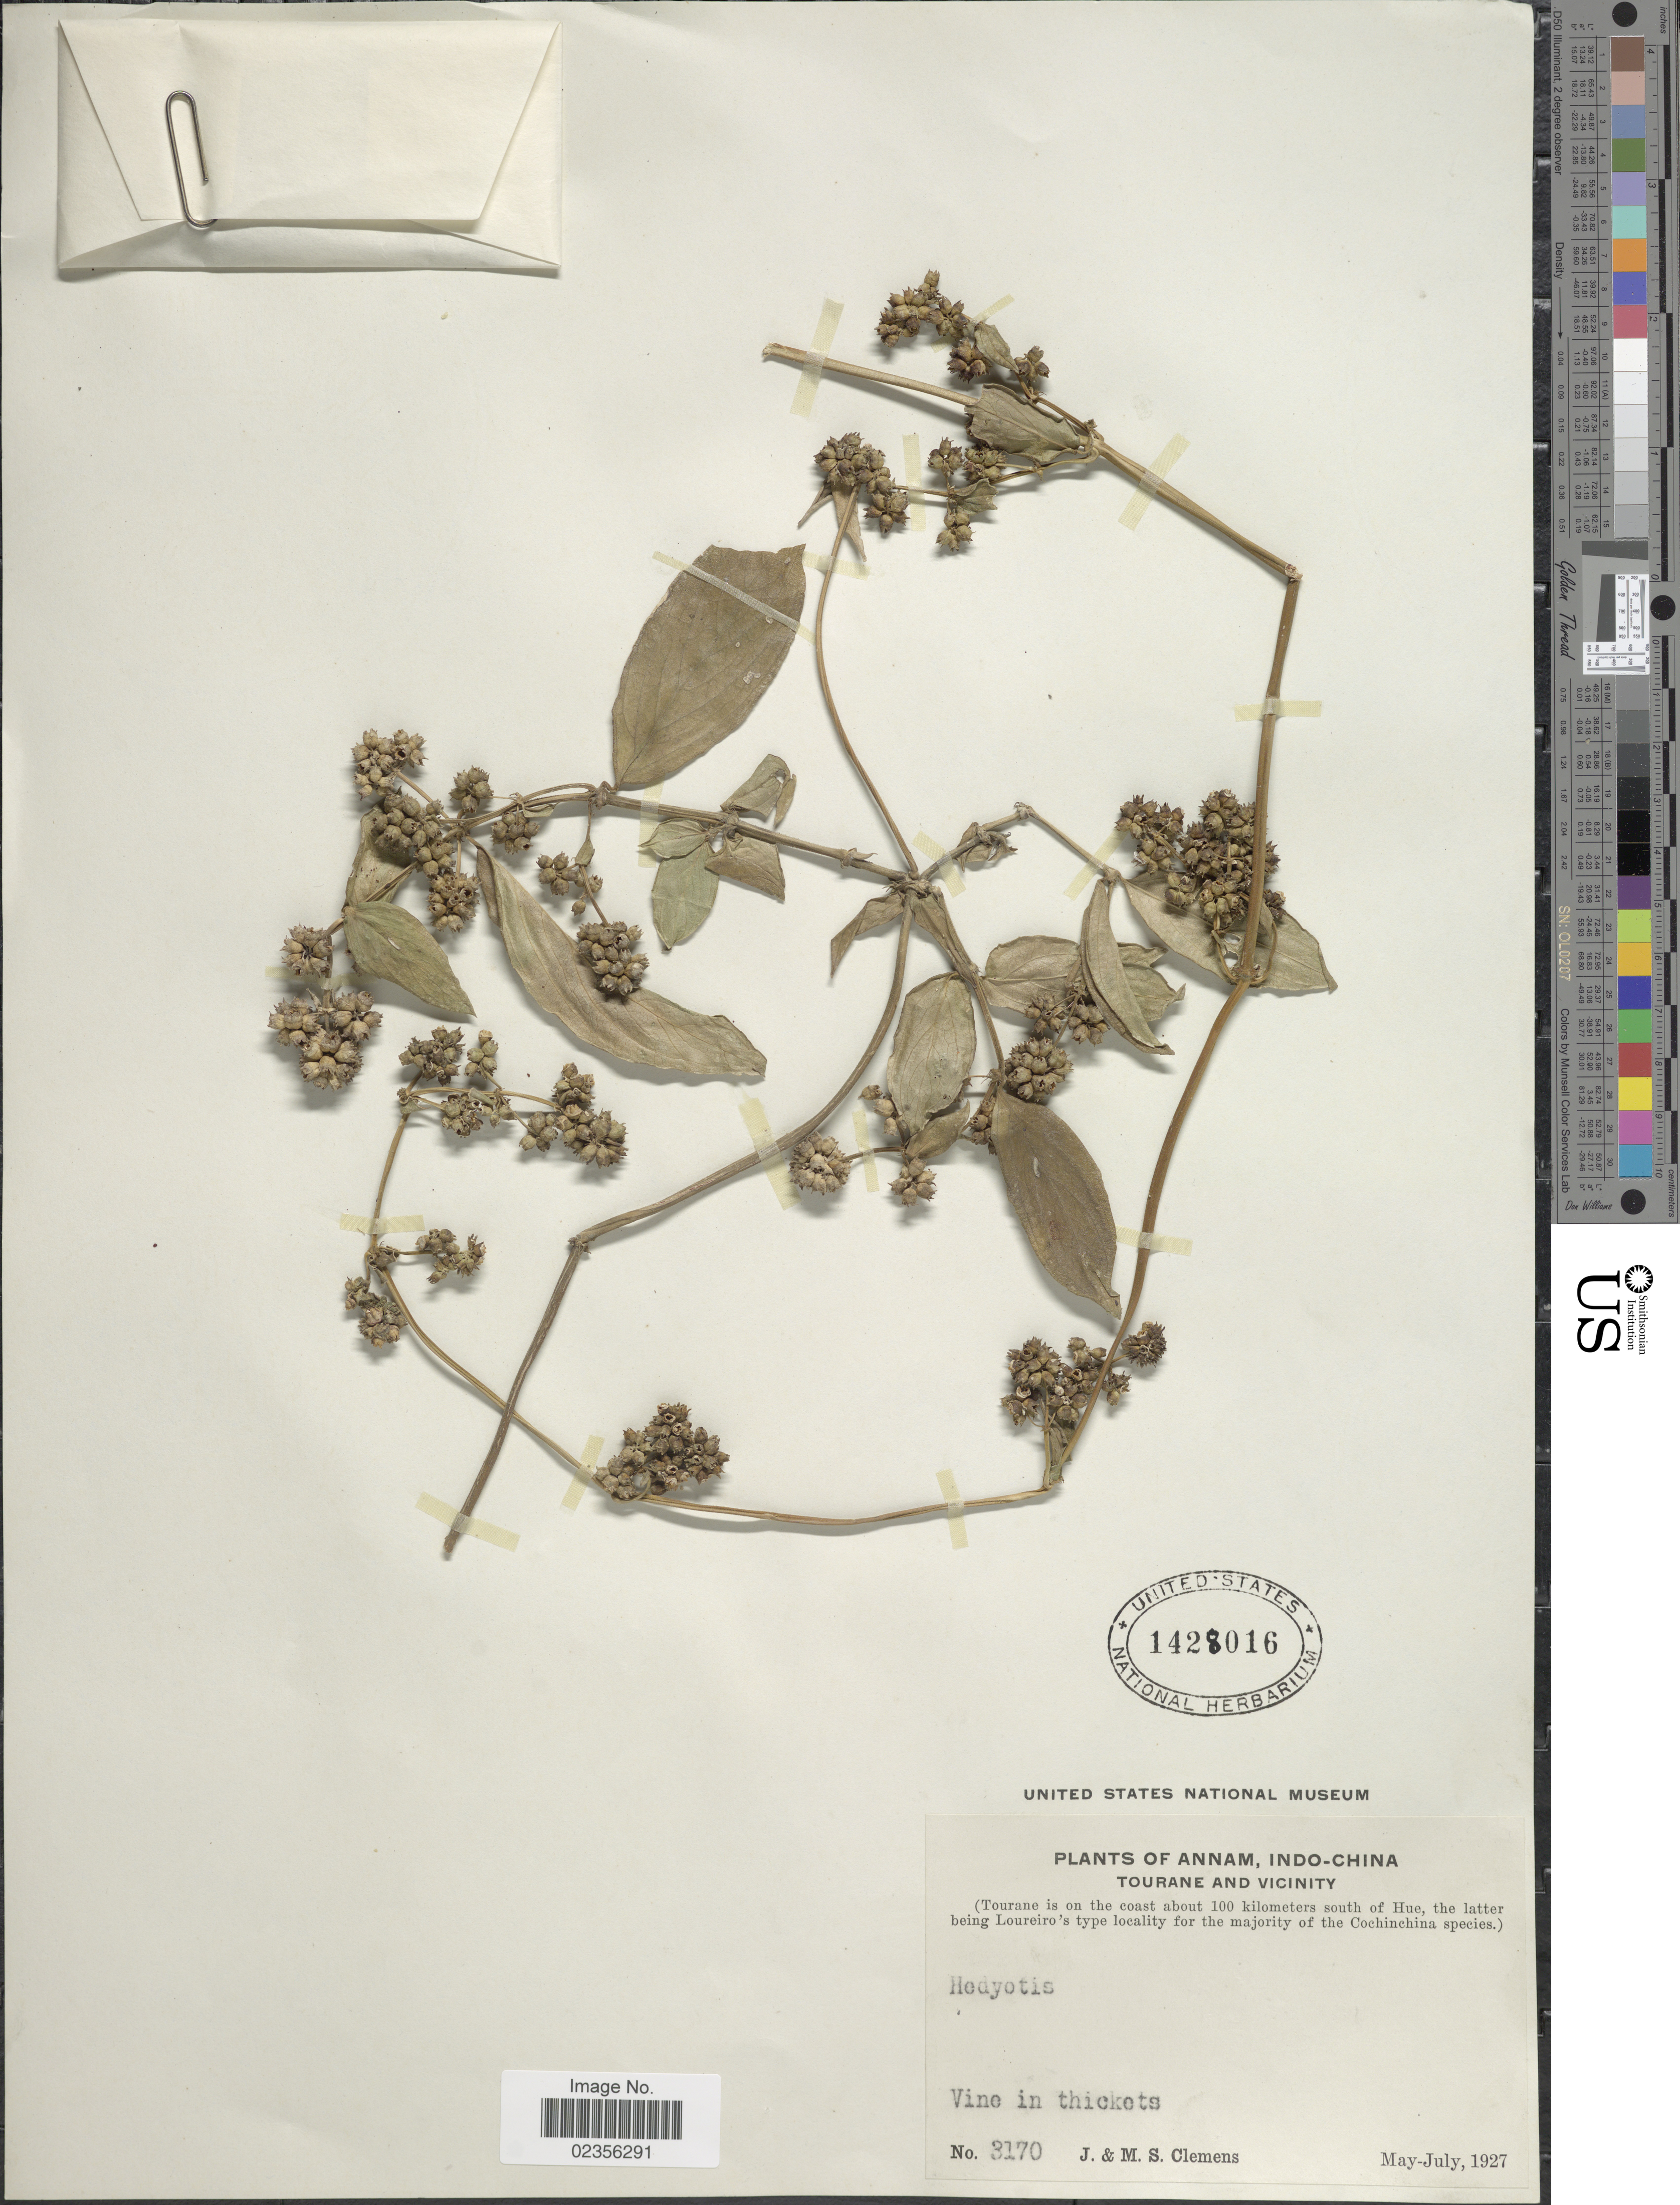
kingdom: Plantae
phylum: Tracheophyta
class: Magnoliopsida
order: Gentianales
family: Rubiaceae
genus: Hedyotis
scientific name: Hedyotis sp.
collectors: J. Clemens & M. S. Clemens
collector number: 3170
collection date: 1927-05/1927-07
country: Vietnam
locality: Annam, Indo-China, Tourane and Vicinity, (Tourane is on the coast about 100 kilometers south of Hue)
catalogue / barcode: US 1428016